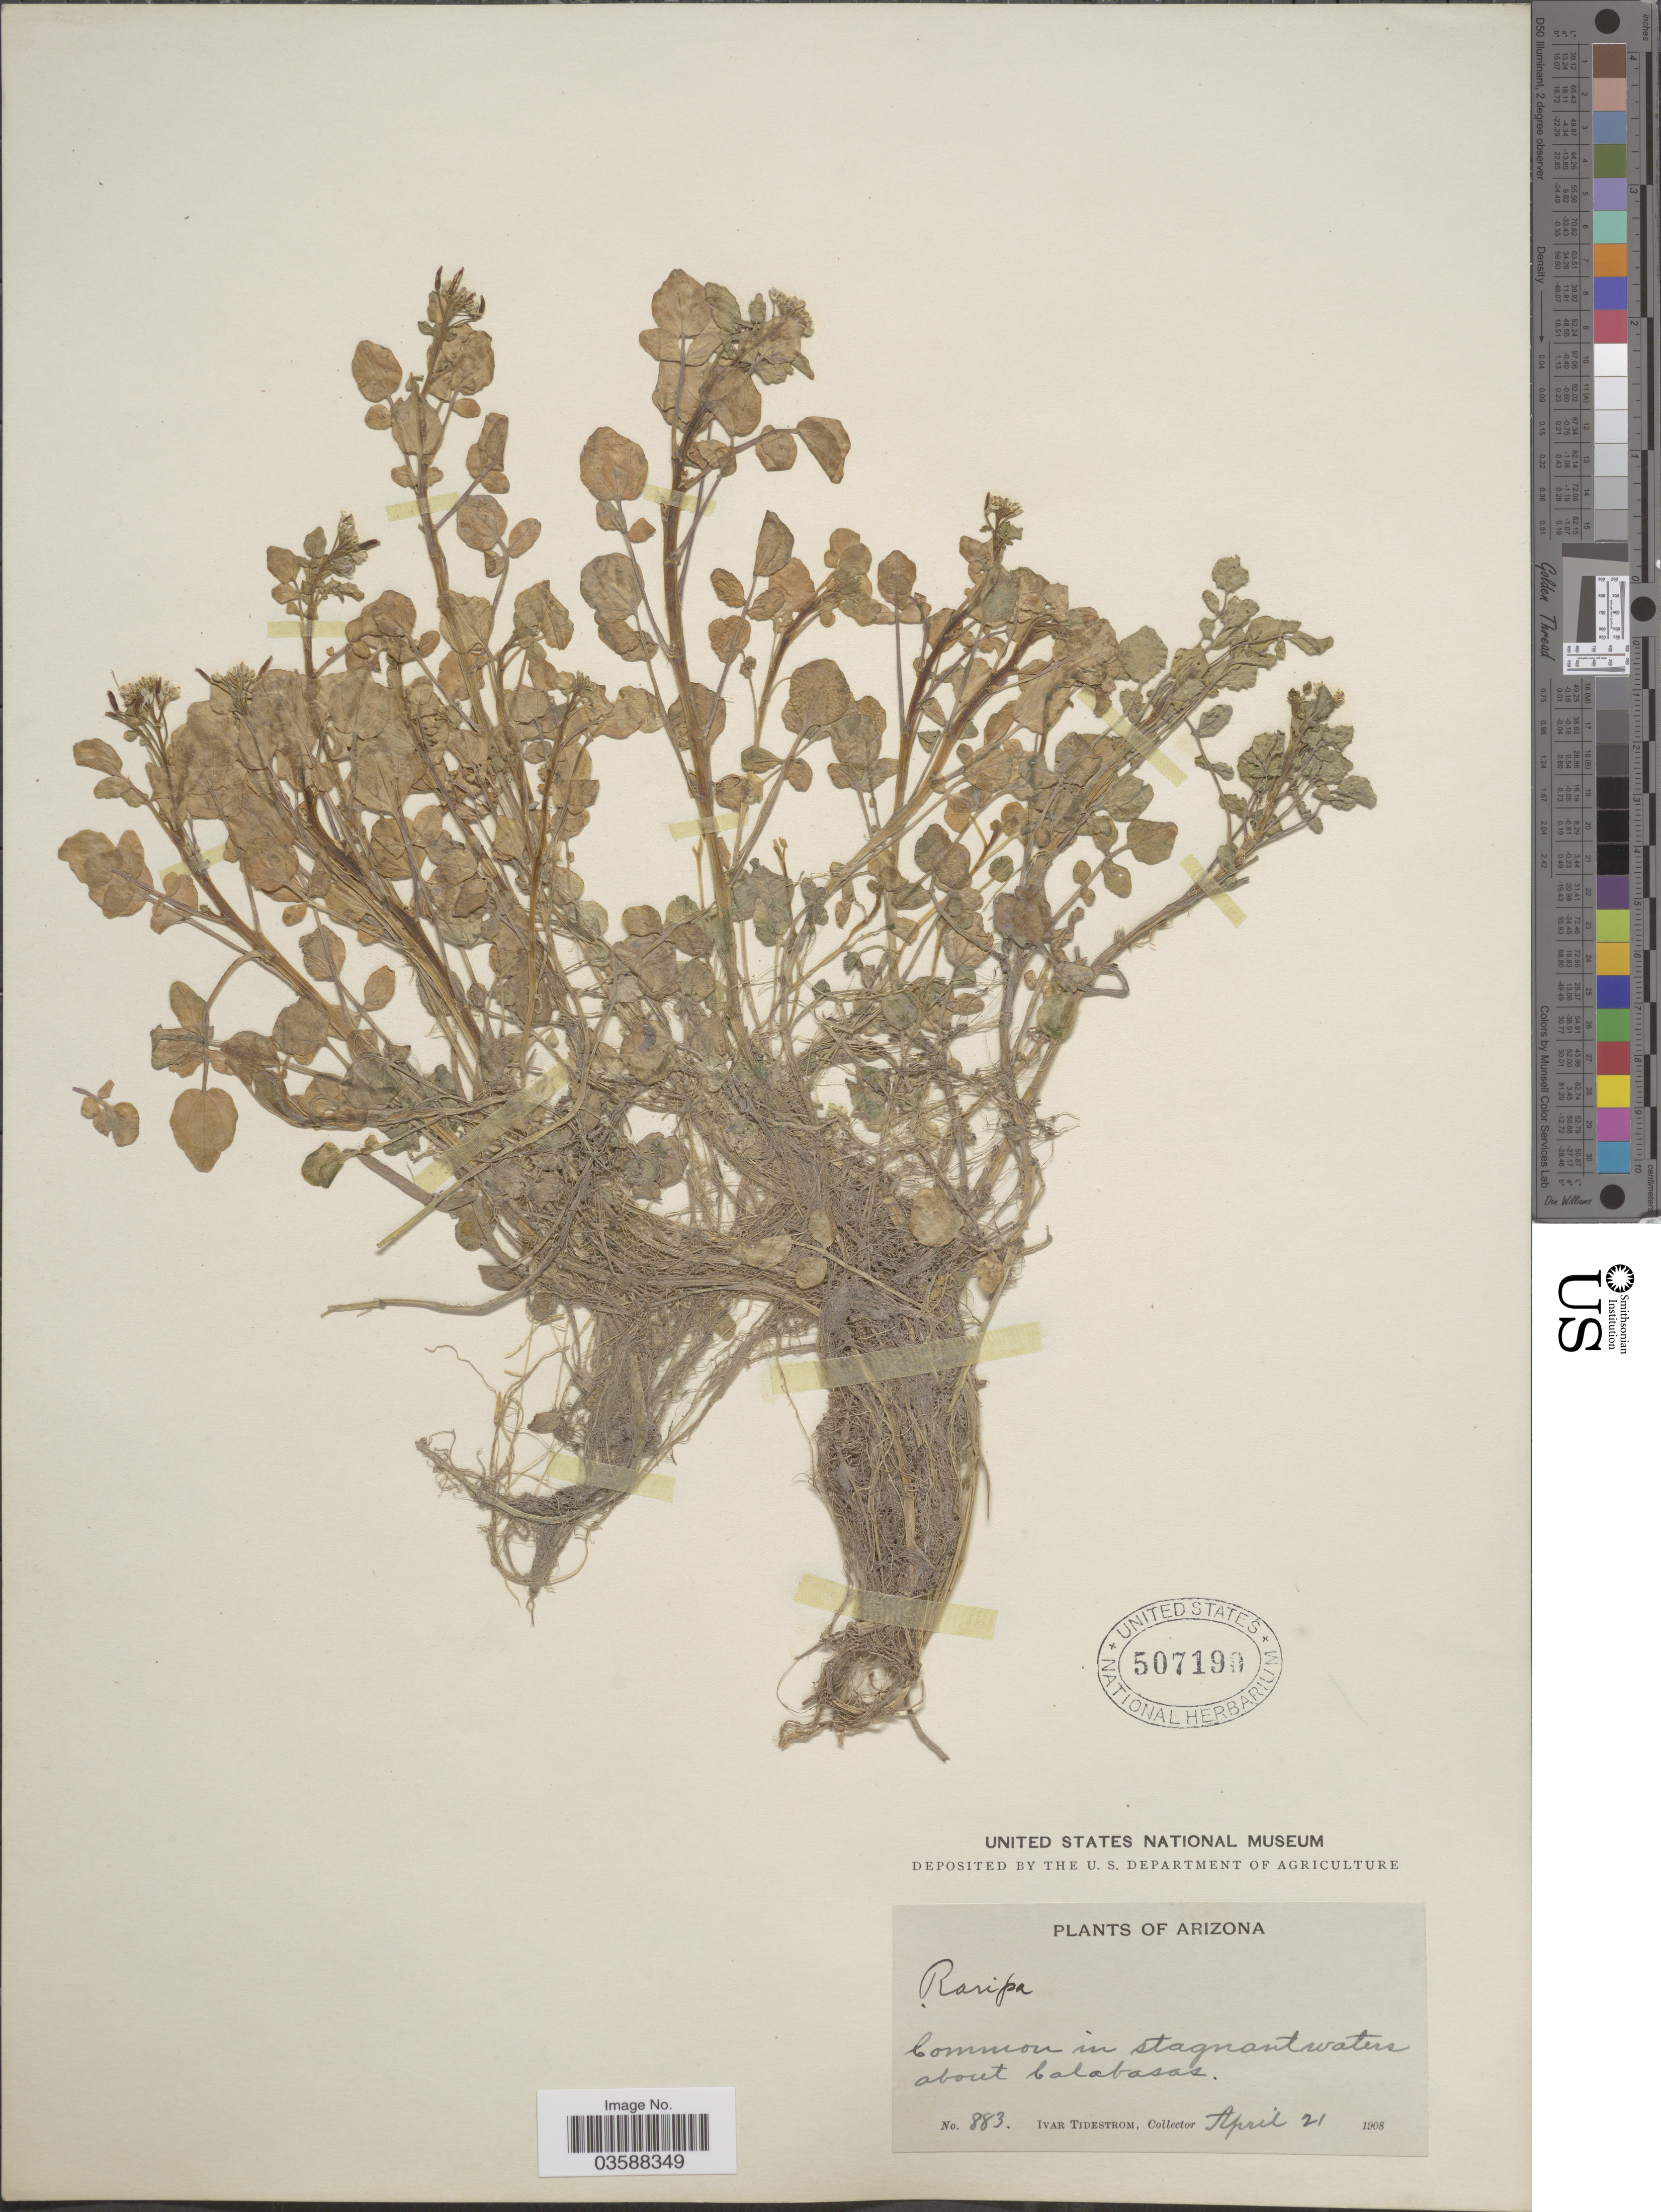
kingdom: Plantae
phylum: Tracheophyta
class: Magnoliopsida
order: Brassicales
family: Brassicaceae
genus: Nasturtium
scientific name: Nasturtium officinale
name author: R. Br.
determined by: Strong, Mark T., (BOT), Smithsonian Institution - National Museum of Natural History (UNITED STATES)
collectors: I. F. Tidestrom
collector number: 883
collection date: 1908-04-21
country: United States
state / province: Arizona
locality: Common in stagnant waters about Calabasas.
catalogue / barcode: US 507190